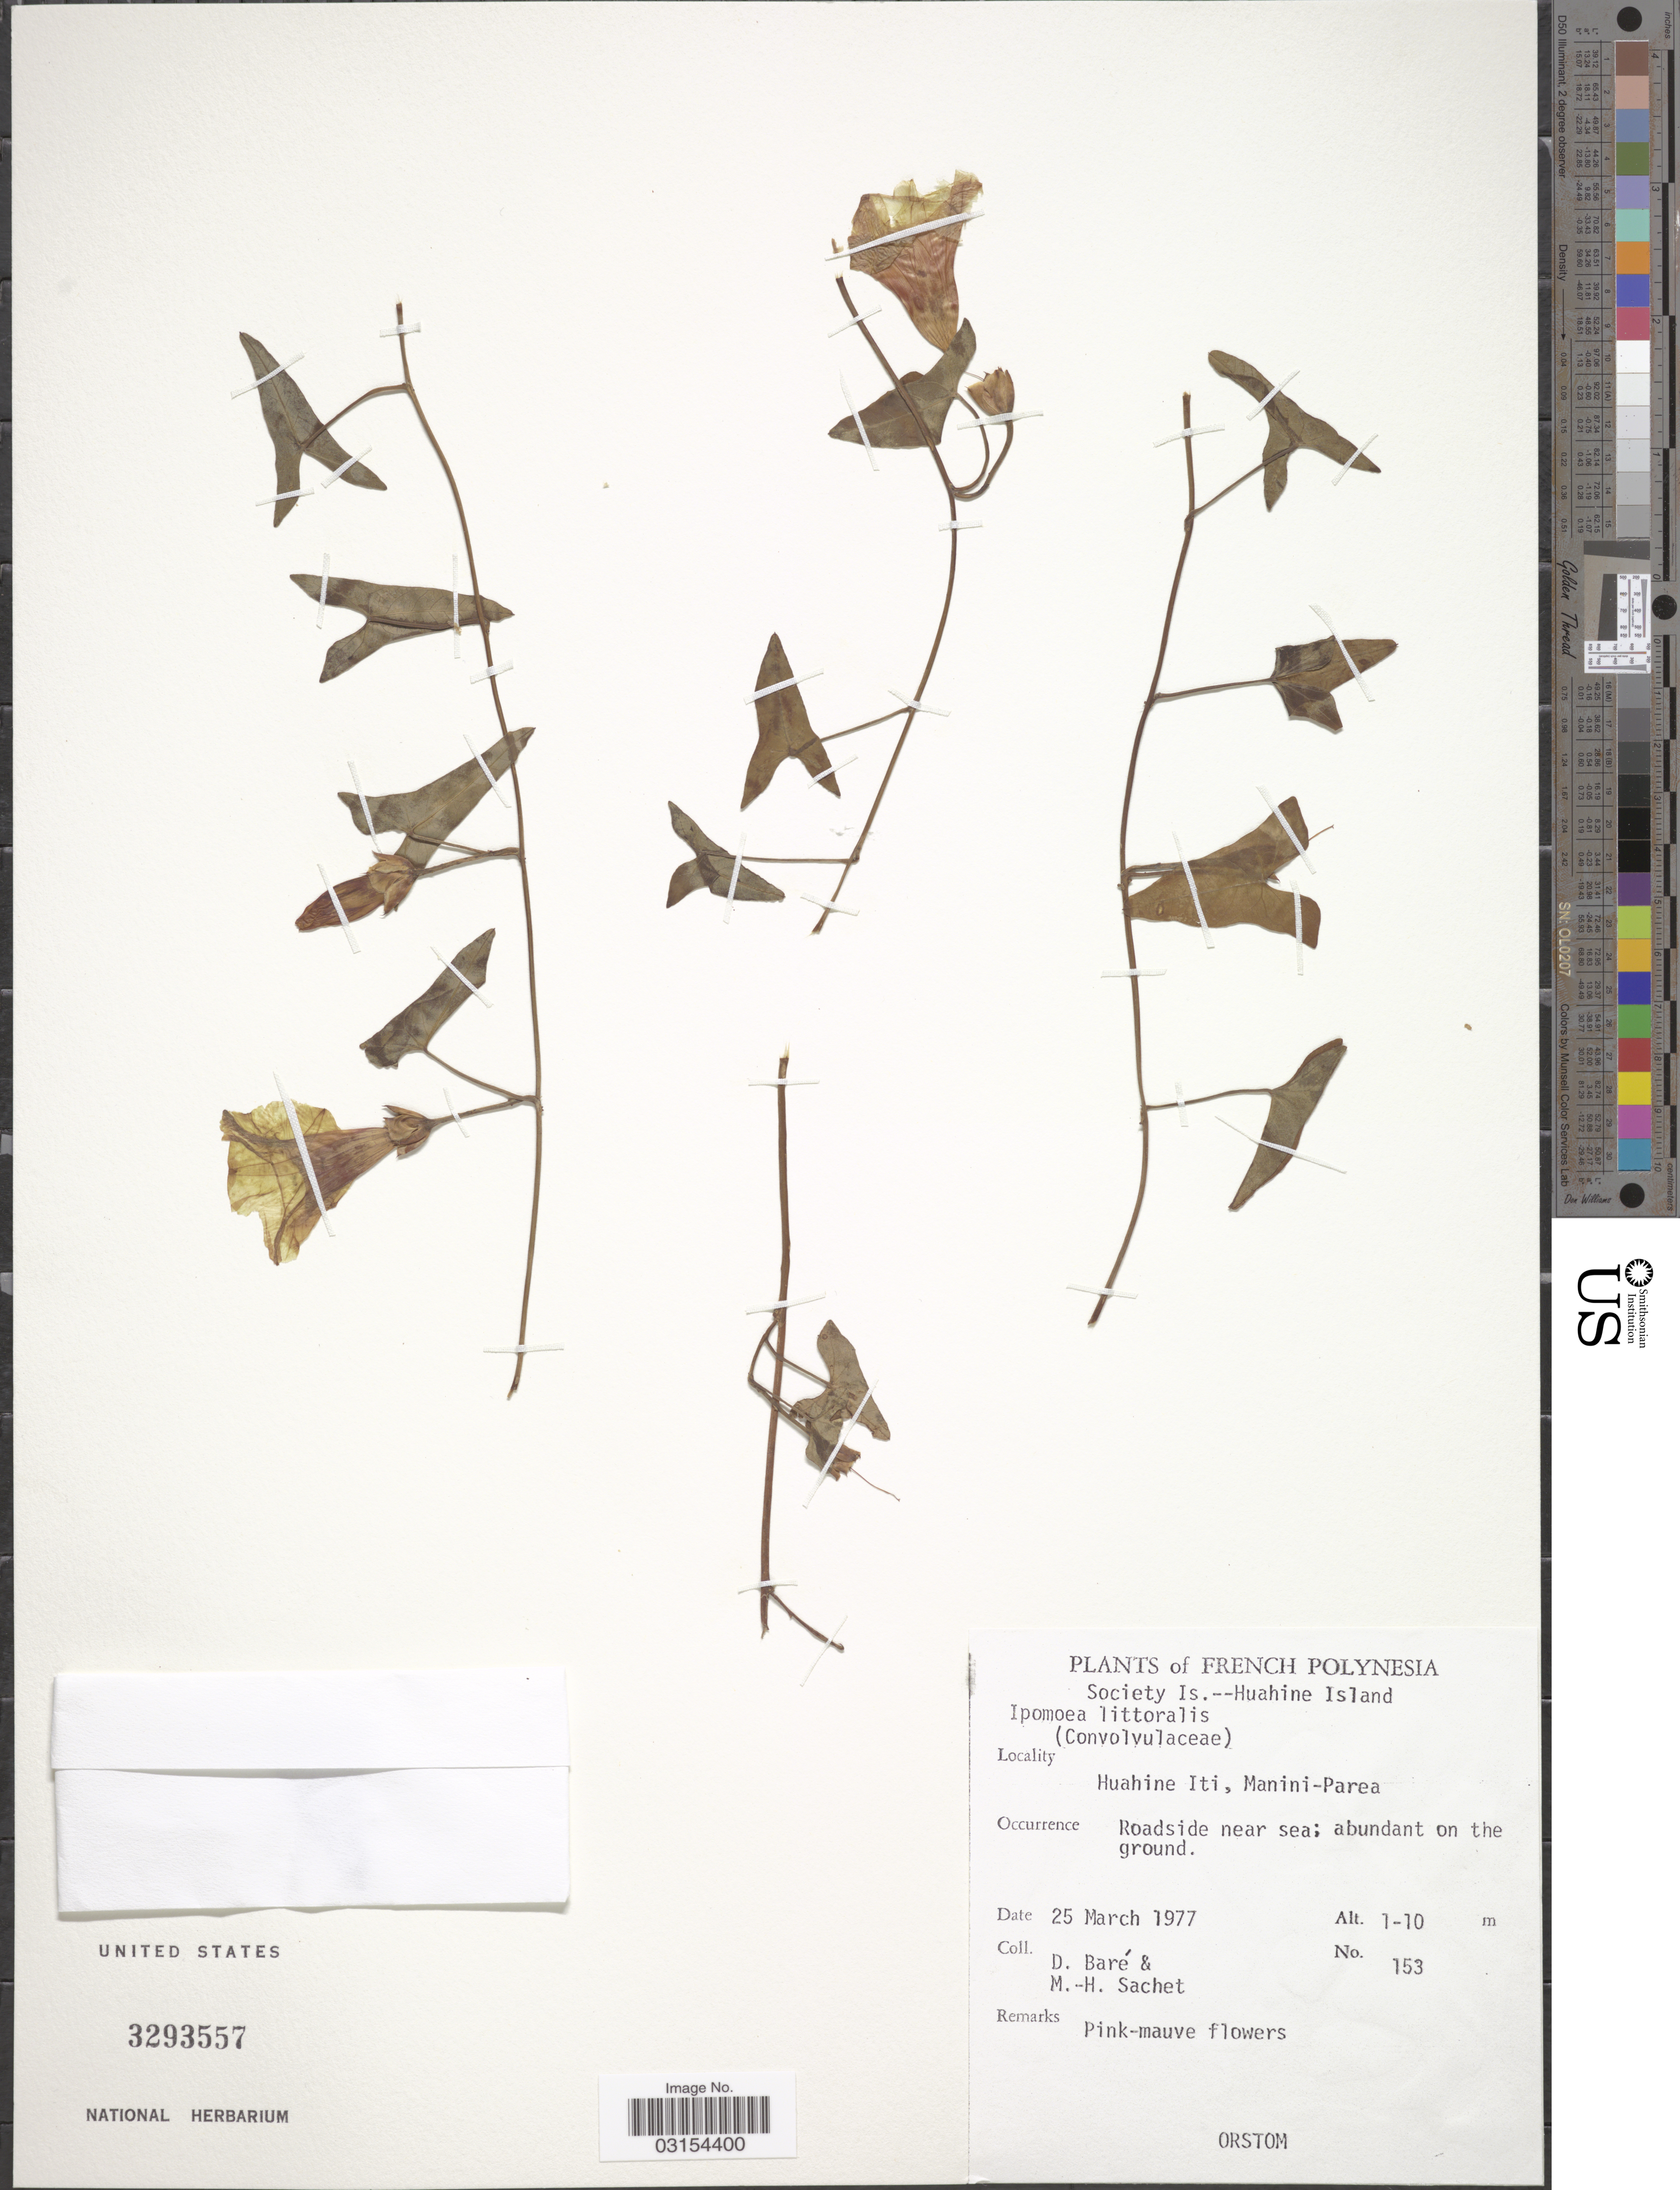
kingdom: Plantae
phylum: Tracheophyta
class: Magnoliopsida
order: Solanales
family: Convolvulaceae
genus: Ipomoea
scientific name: Ipomoea littoralis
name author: Blume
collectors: D. Baré & M.-H. Sachet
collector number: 153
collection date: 1977-03-25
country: French Polynesia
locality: Society Is.--Huahine Island. Huahine Iti, Manini- Parea.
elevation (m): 1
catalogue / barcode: US 3293557